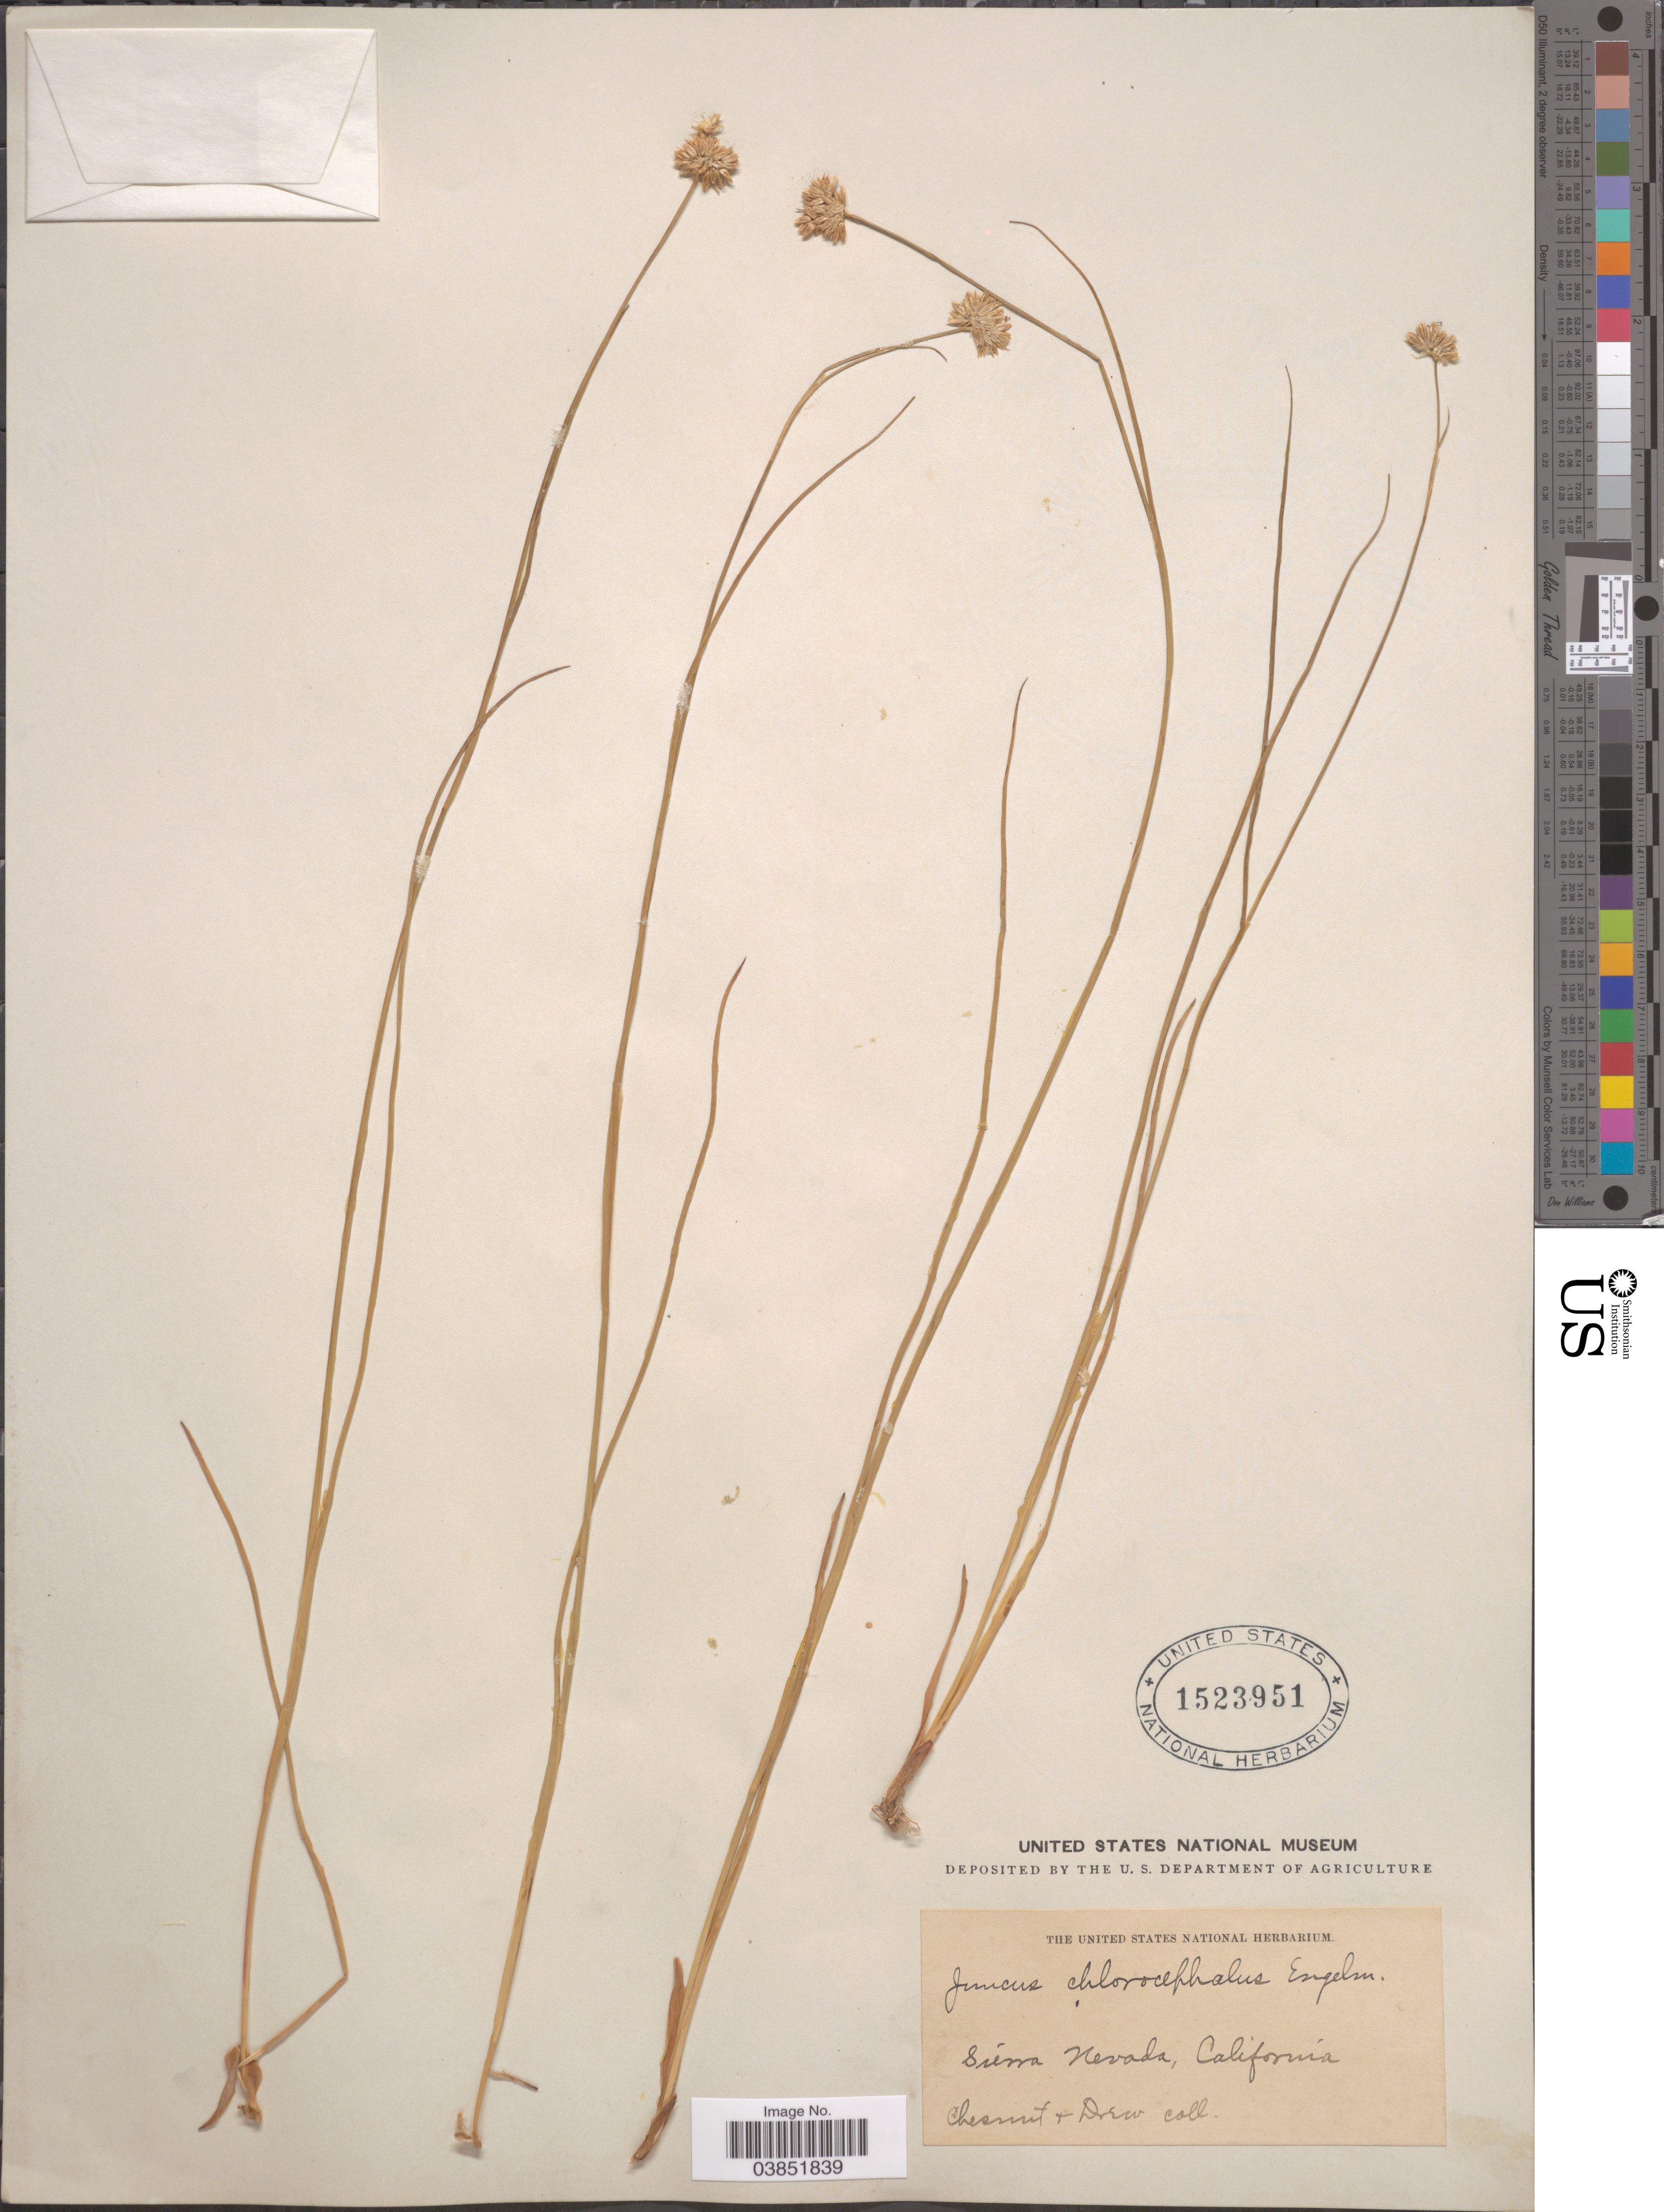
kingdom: Plantae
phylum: Tracheophyta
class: Liliopsida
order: Poales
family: Juncaceae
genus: Juncus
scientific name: Juncus chlorocephalus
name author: Engelm.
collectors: Chesnut & Drew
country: United States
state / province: California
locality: Sierra Nevada.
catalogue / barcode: US 1523951